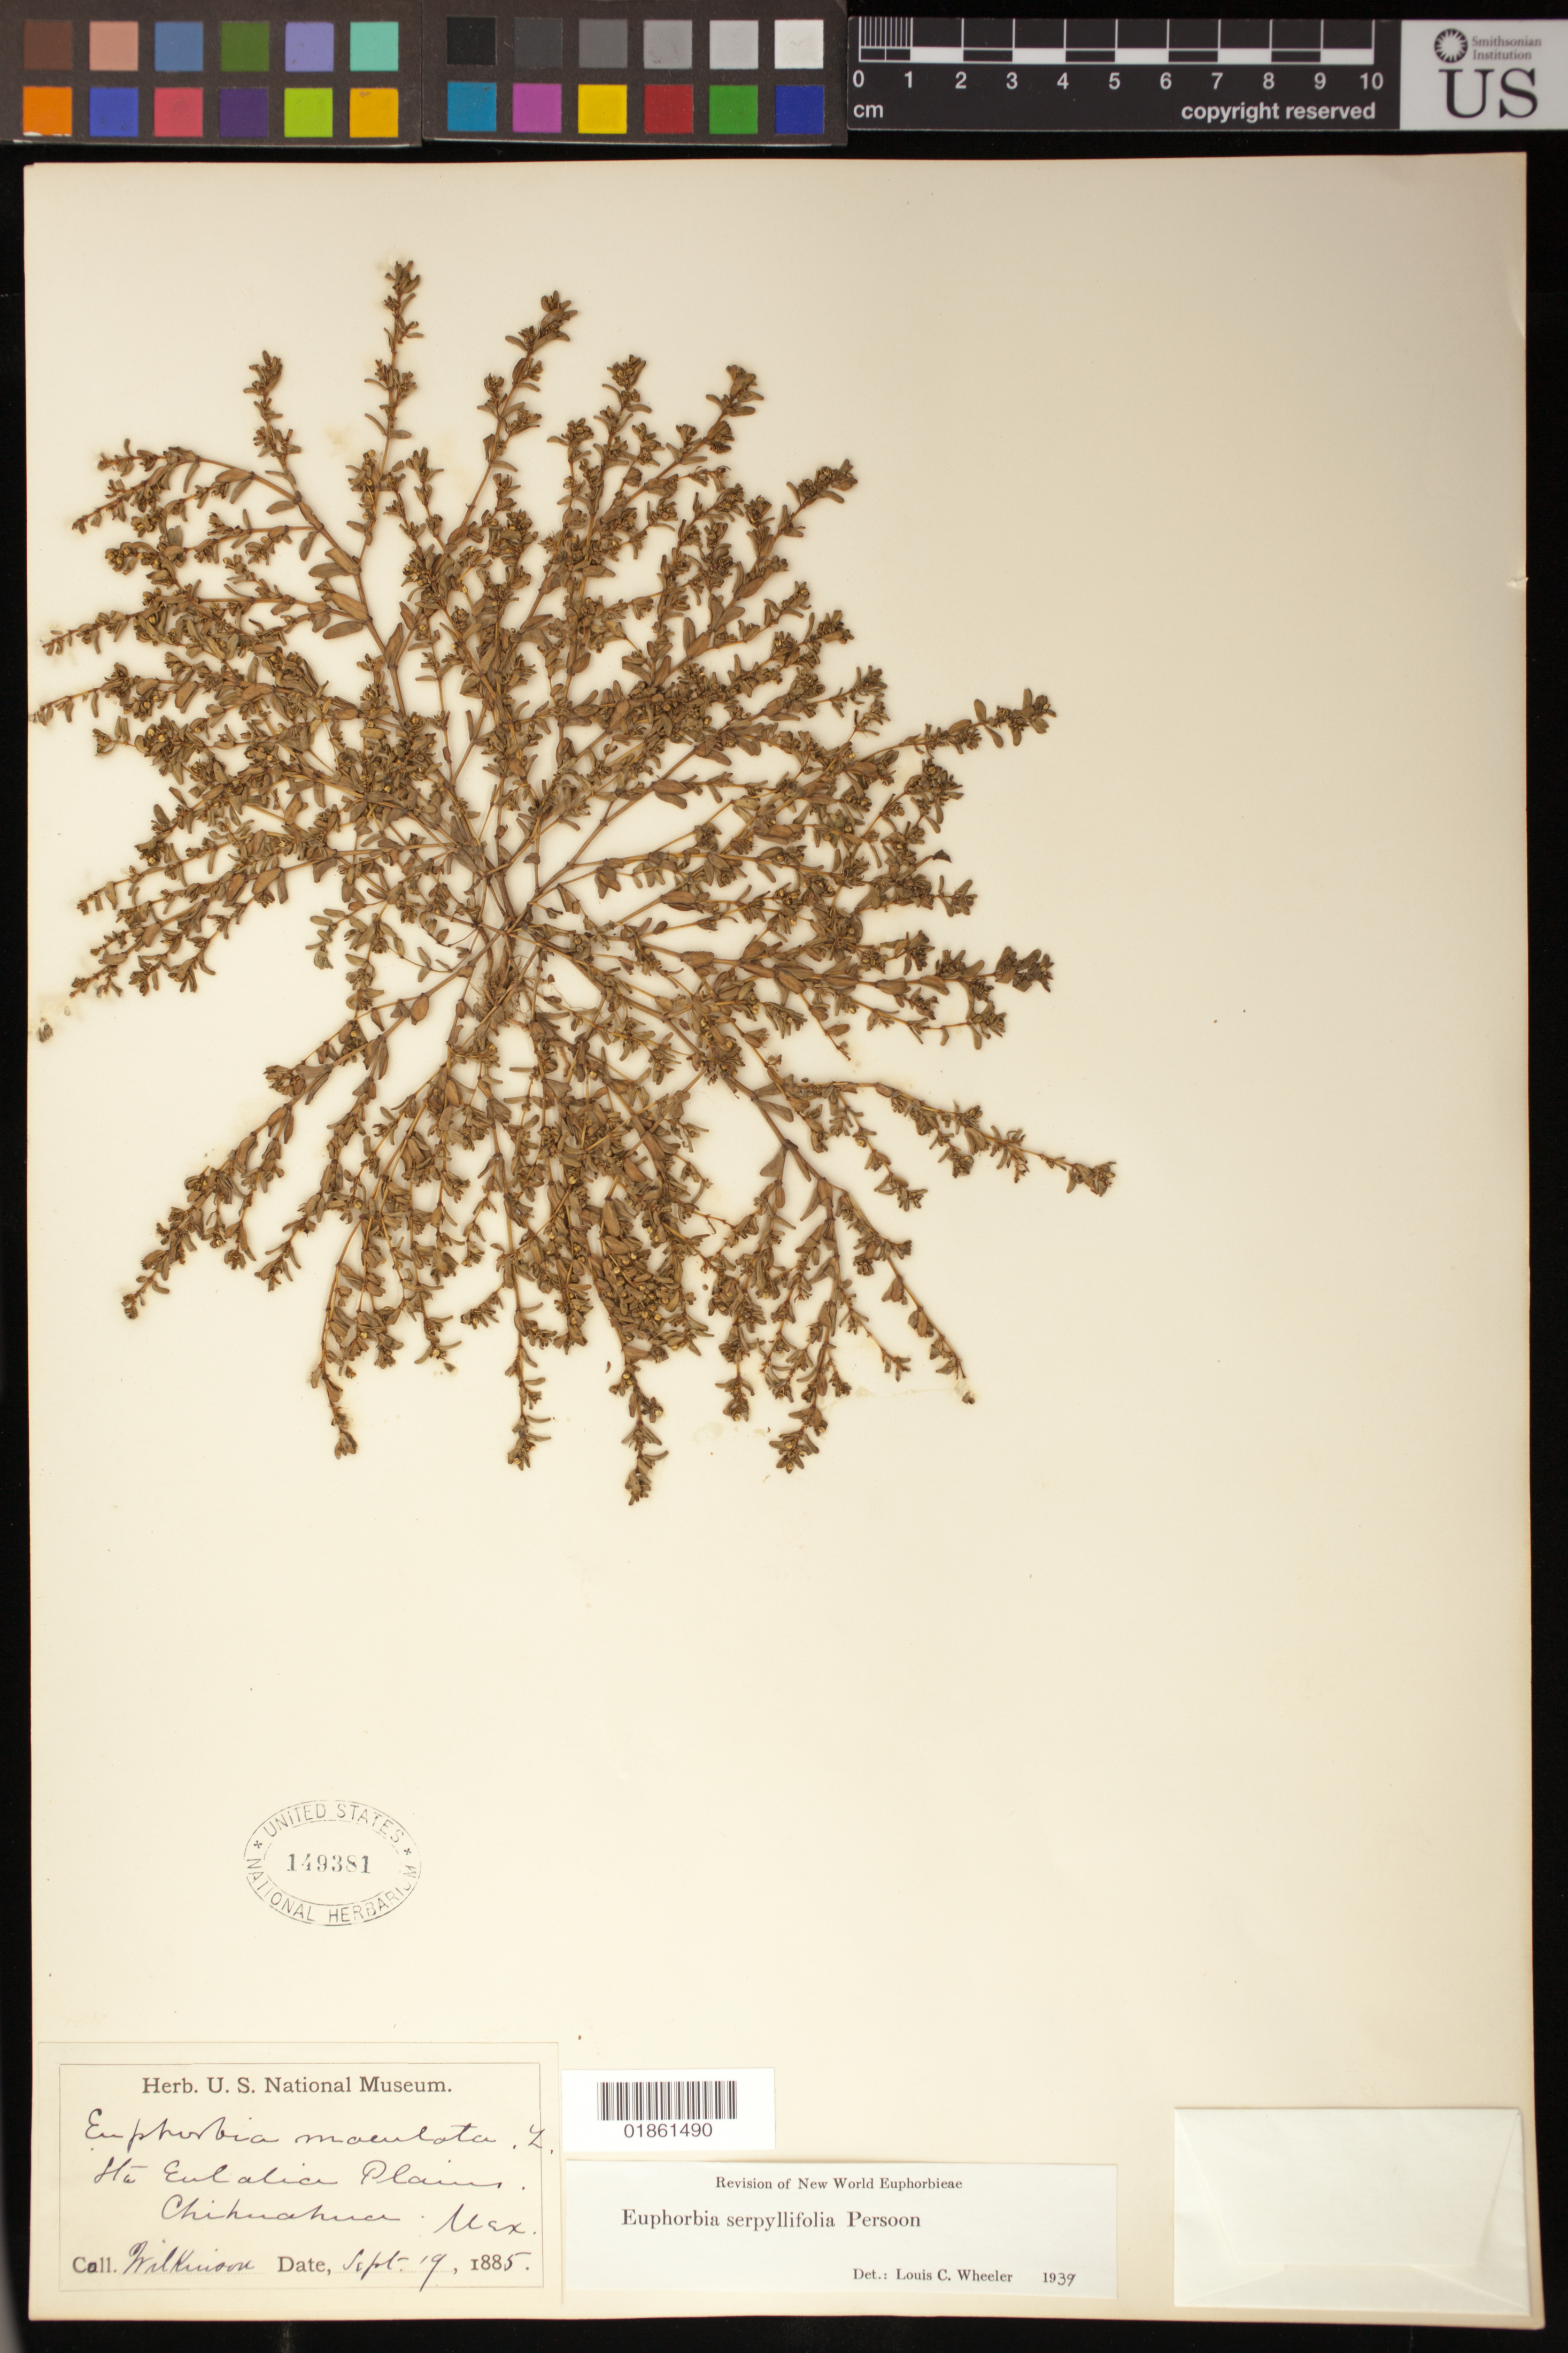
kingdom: Plantae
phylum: Tracheophyta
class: Magnoliopsida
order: Malpighiales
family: Euphorbiaceae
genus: Euphorbia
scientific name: Euphorbia serpillifolia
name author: Pers.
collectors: Wilkinson, --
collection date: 1885-09-19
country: Mexico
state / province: Chihuahua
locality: Eulalia Plains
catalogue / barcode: US 149381